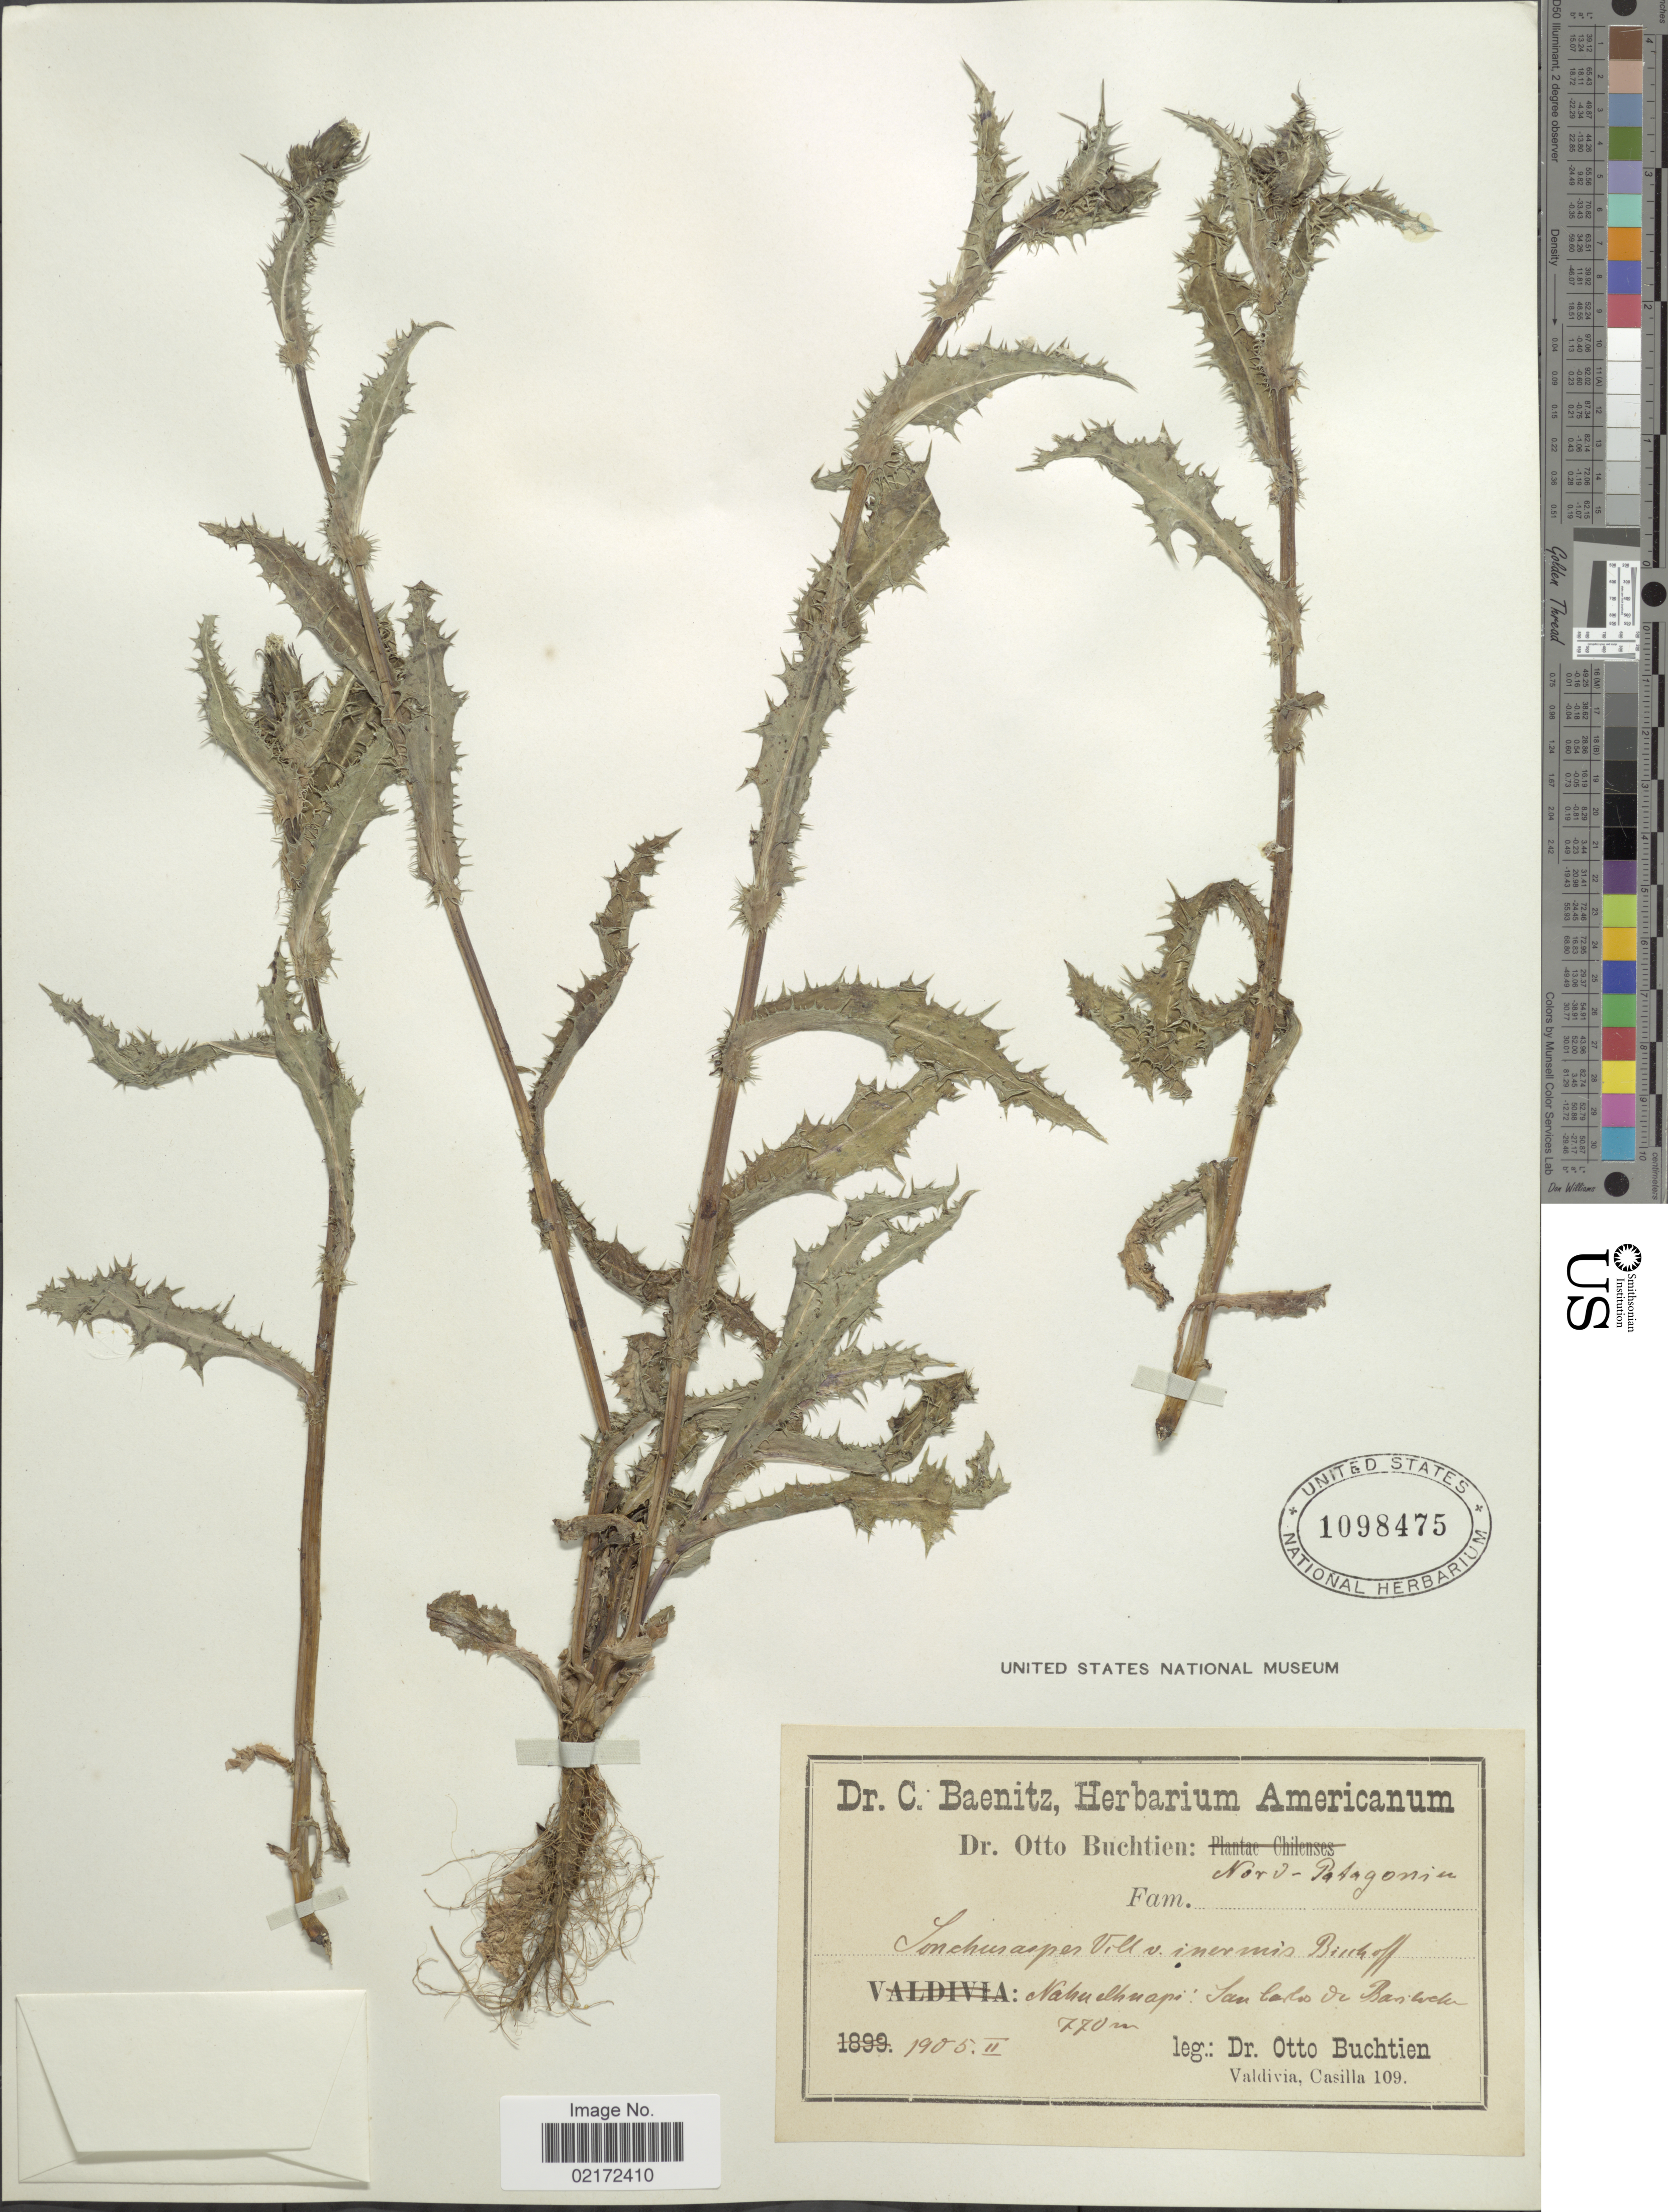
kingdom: Plantae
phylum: Tracheophyta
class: Magnoliopsida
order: Asterales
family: Asteraceae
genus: Sonchus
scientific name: Sonchus asper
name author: (L.) Hill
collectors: O. Buchtien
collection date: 1905-02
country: Argentina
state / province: Río Negro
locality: Nord-Patagonia. Nahuelhuapi: San Carlos de Bariloche.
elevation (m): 770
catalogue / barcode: US 1098475